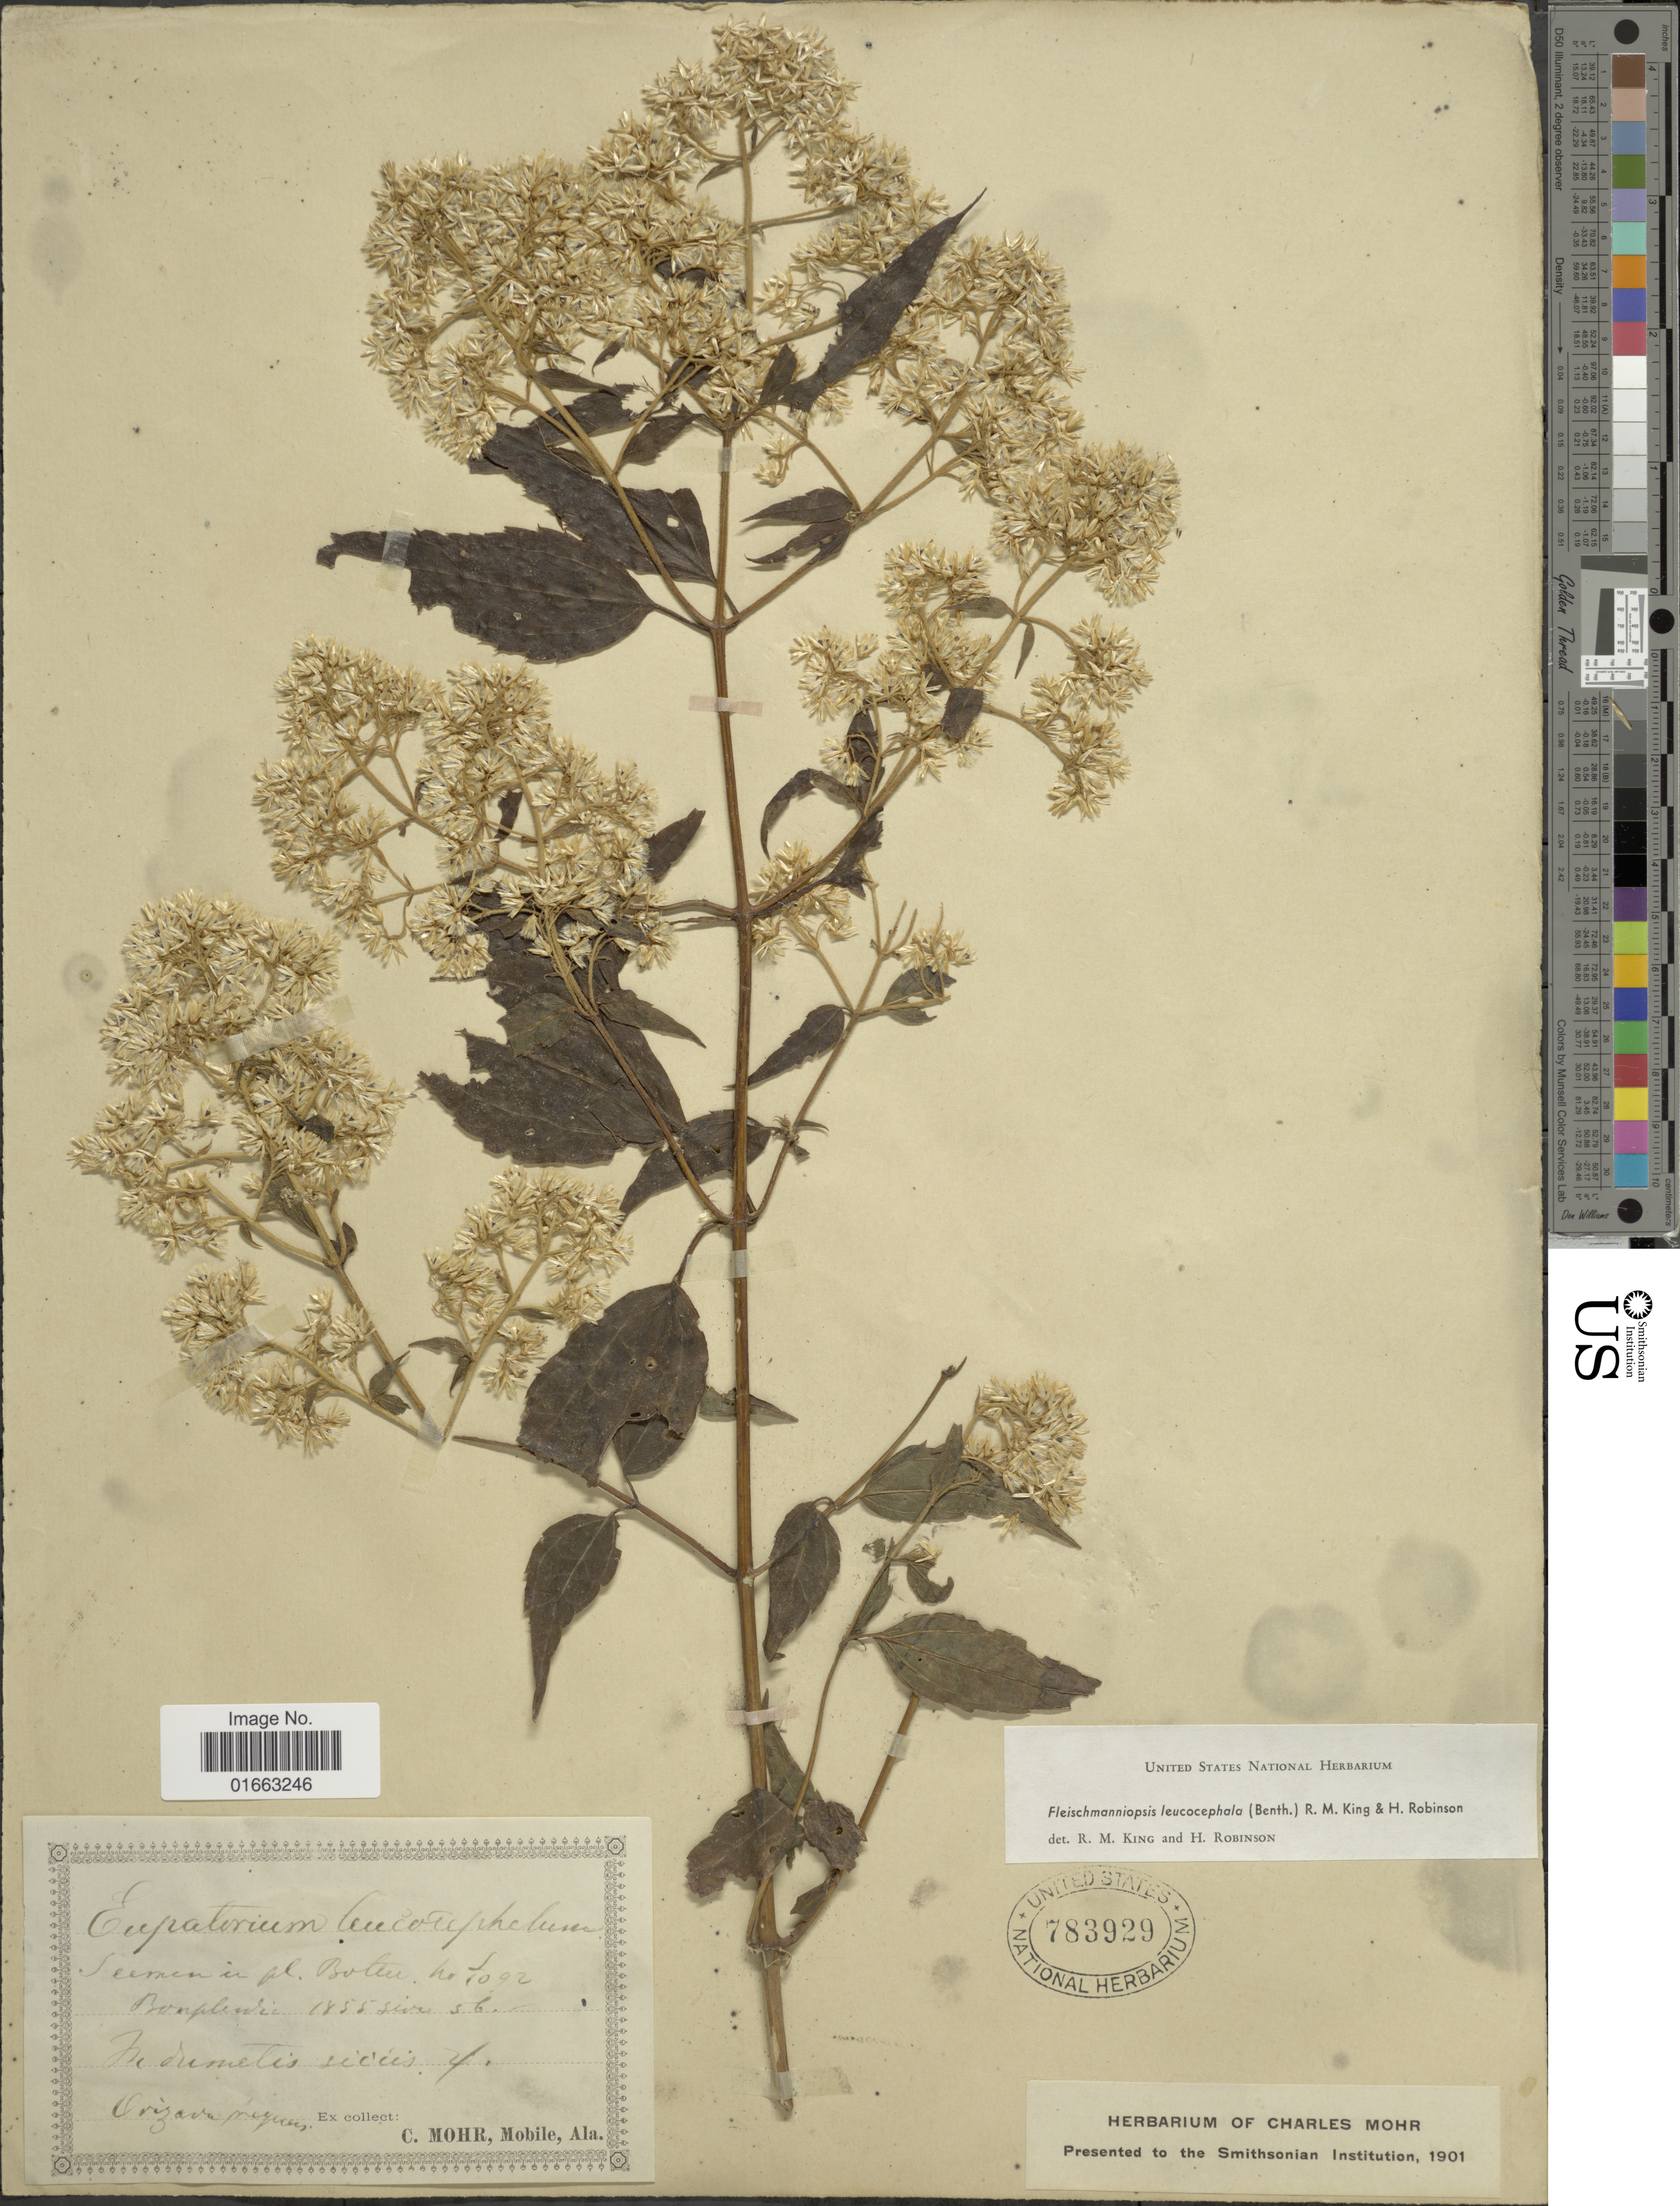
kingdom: Plantae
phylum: Tracheophyta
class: Magnoliopsida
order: Asterales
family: Asteraceae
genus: Fleischmanniopsis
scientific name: Fleischmanniopsis leucocephala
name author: (Benth.) R.M. King & H. Rob.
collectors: C. T. Mohr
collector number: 7092*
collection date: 1855/1856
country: Mexico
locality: Orizaba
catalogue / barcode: US 783929